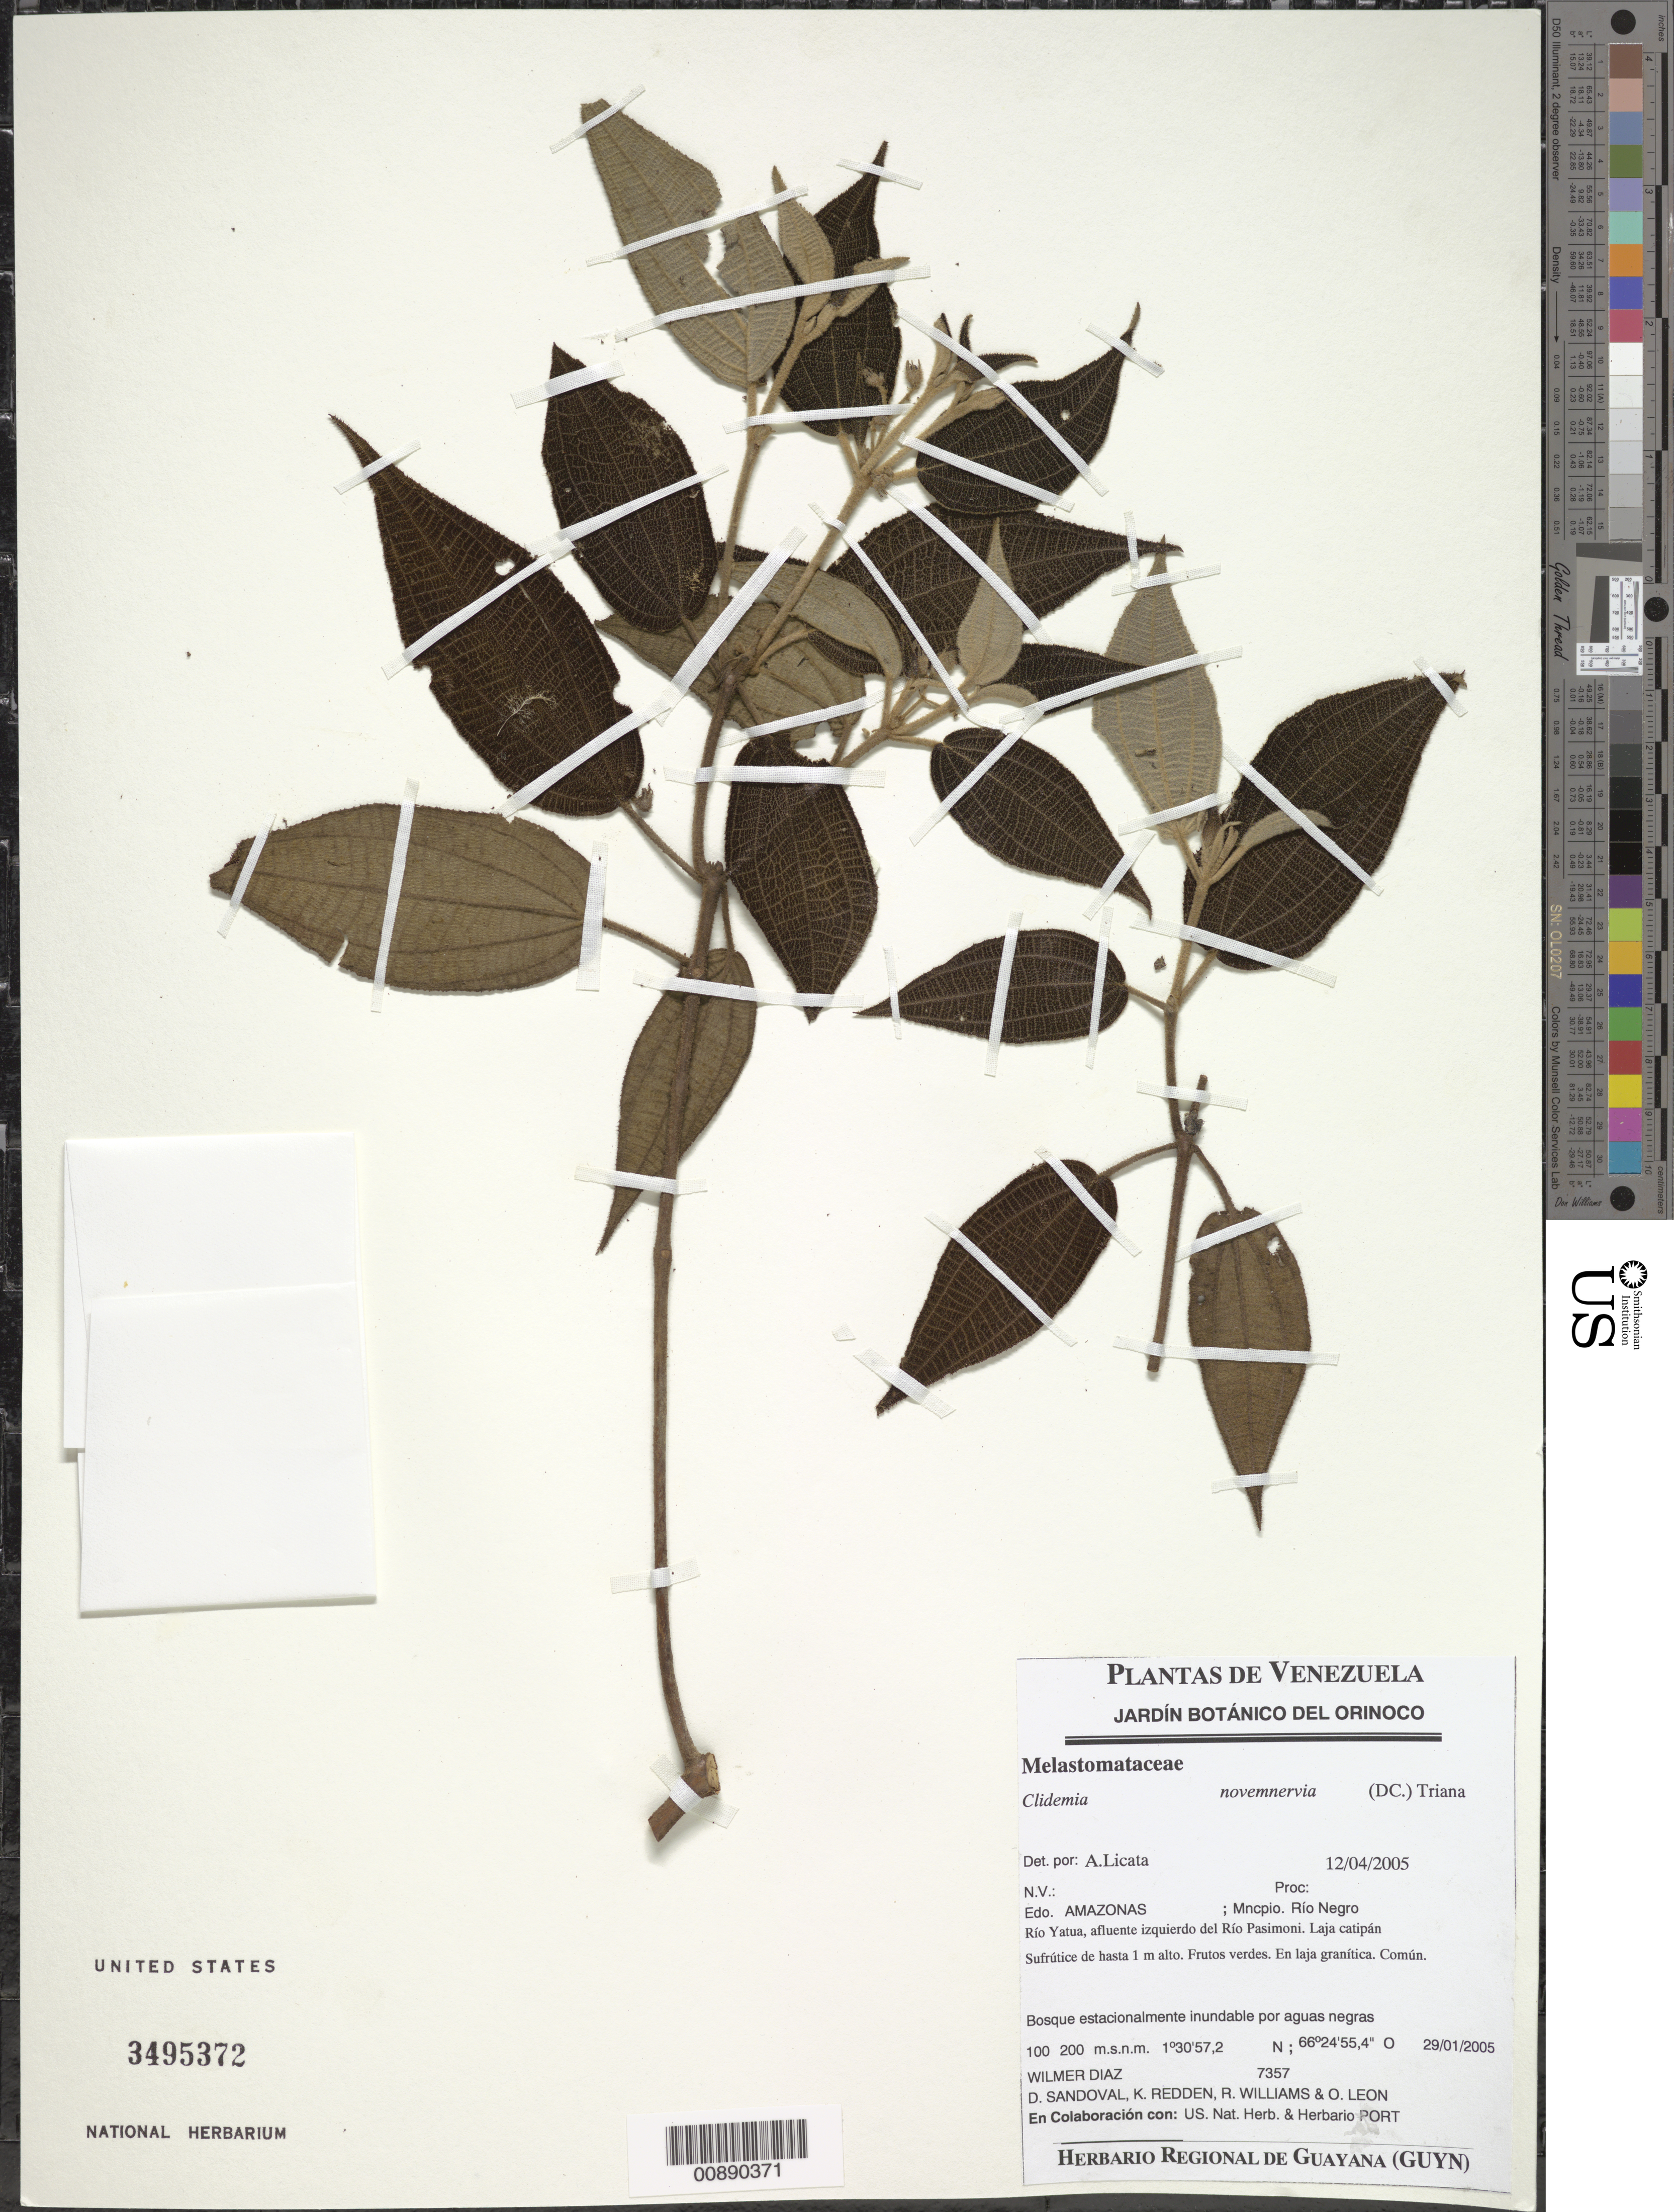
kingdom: Plantae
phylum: Tracheophyta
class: Magnoliopsida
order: Myrtales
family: Melastomataceae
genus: Clidemia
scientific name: Clidemia novemnervia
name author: (DC.) Triana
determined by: Licata, A., (PORT), Univ. Nac. Exp. de los Llanos Ezequiel Zamora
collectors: W. Díaz P., D. Sandoval, K. M. Redden, R. Williams & O. León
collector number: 7357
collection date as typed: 29-Jan-05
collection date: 2005-01-29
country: Venezuela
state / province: Amazonas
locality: Mun. Río Negro, Río Yatua, afluente del Río Pasimoni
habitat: Bosque estacionalmente inundable por aguas negras; laja catipán, laja granítica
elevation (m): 100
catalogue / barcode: US 3495372